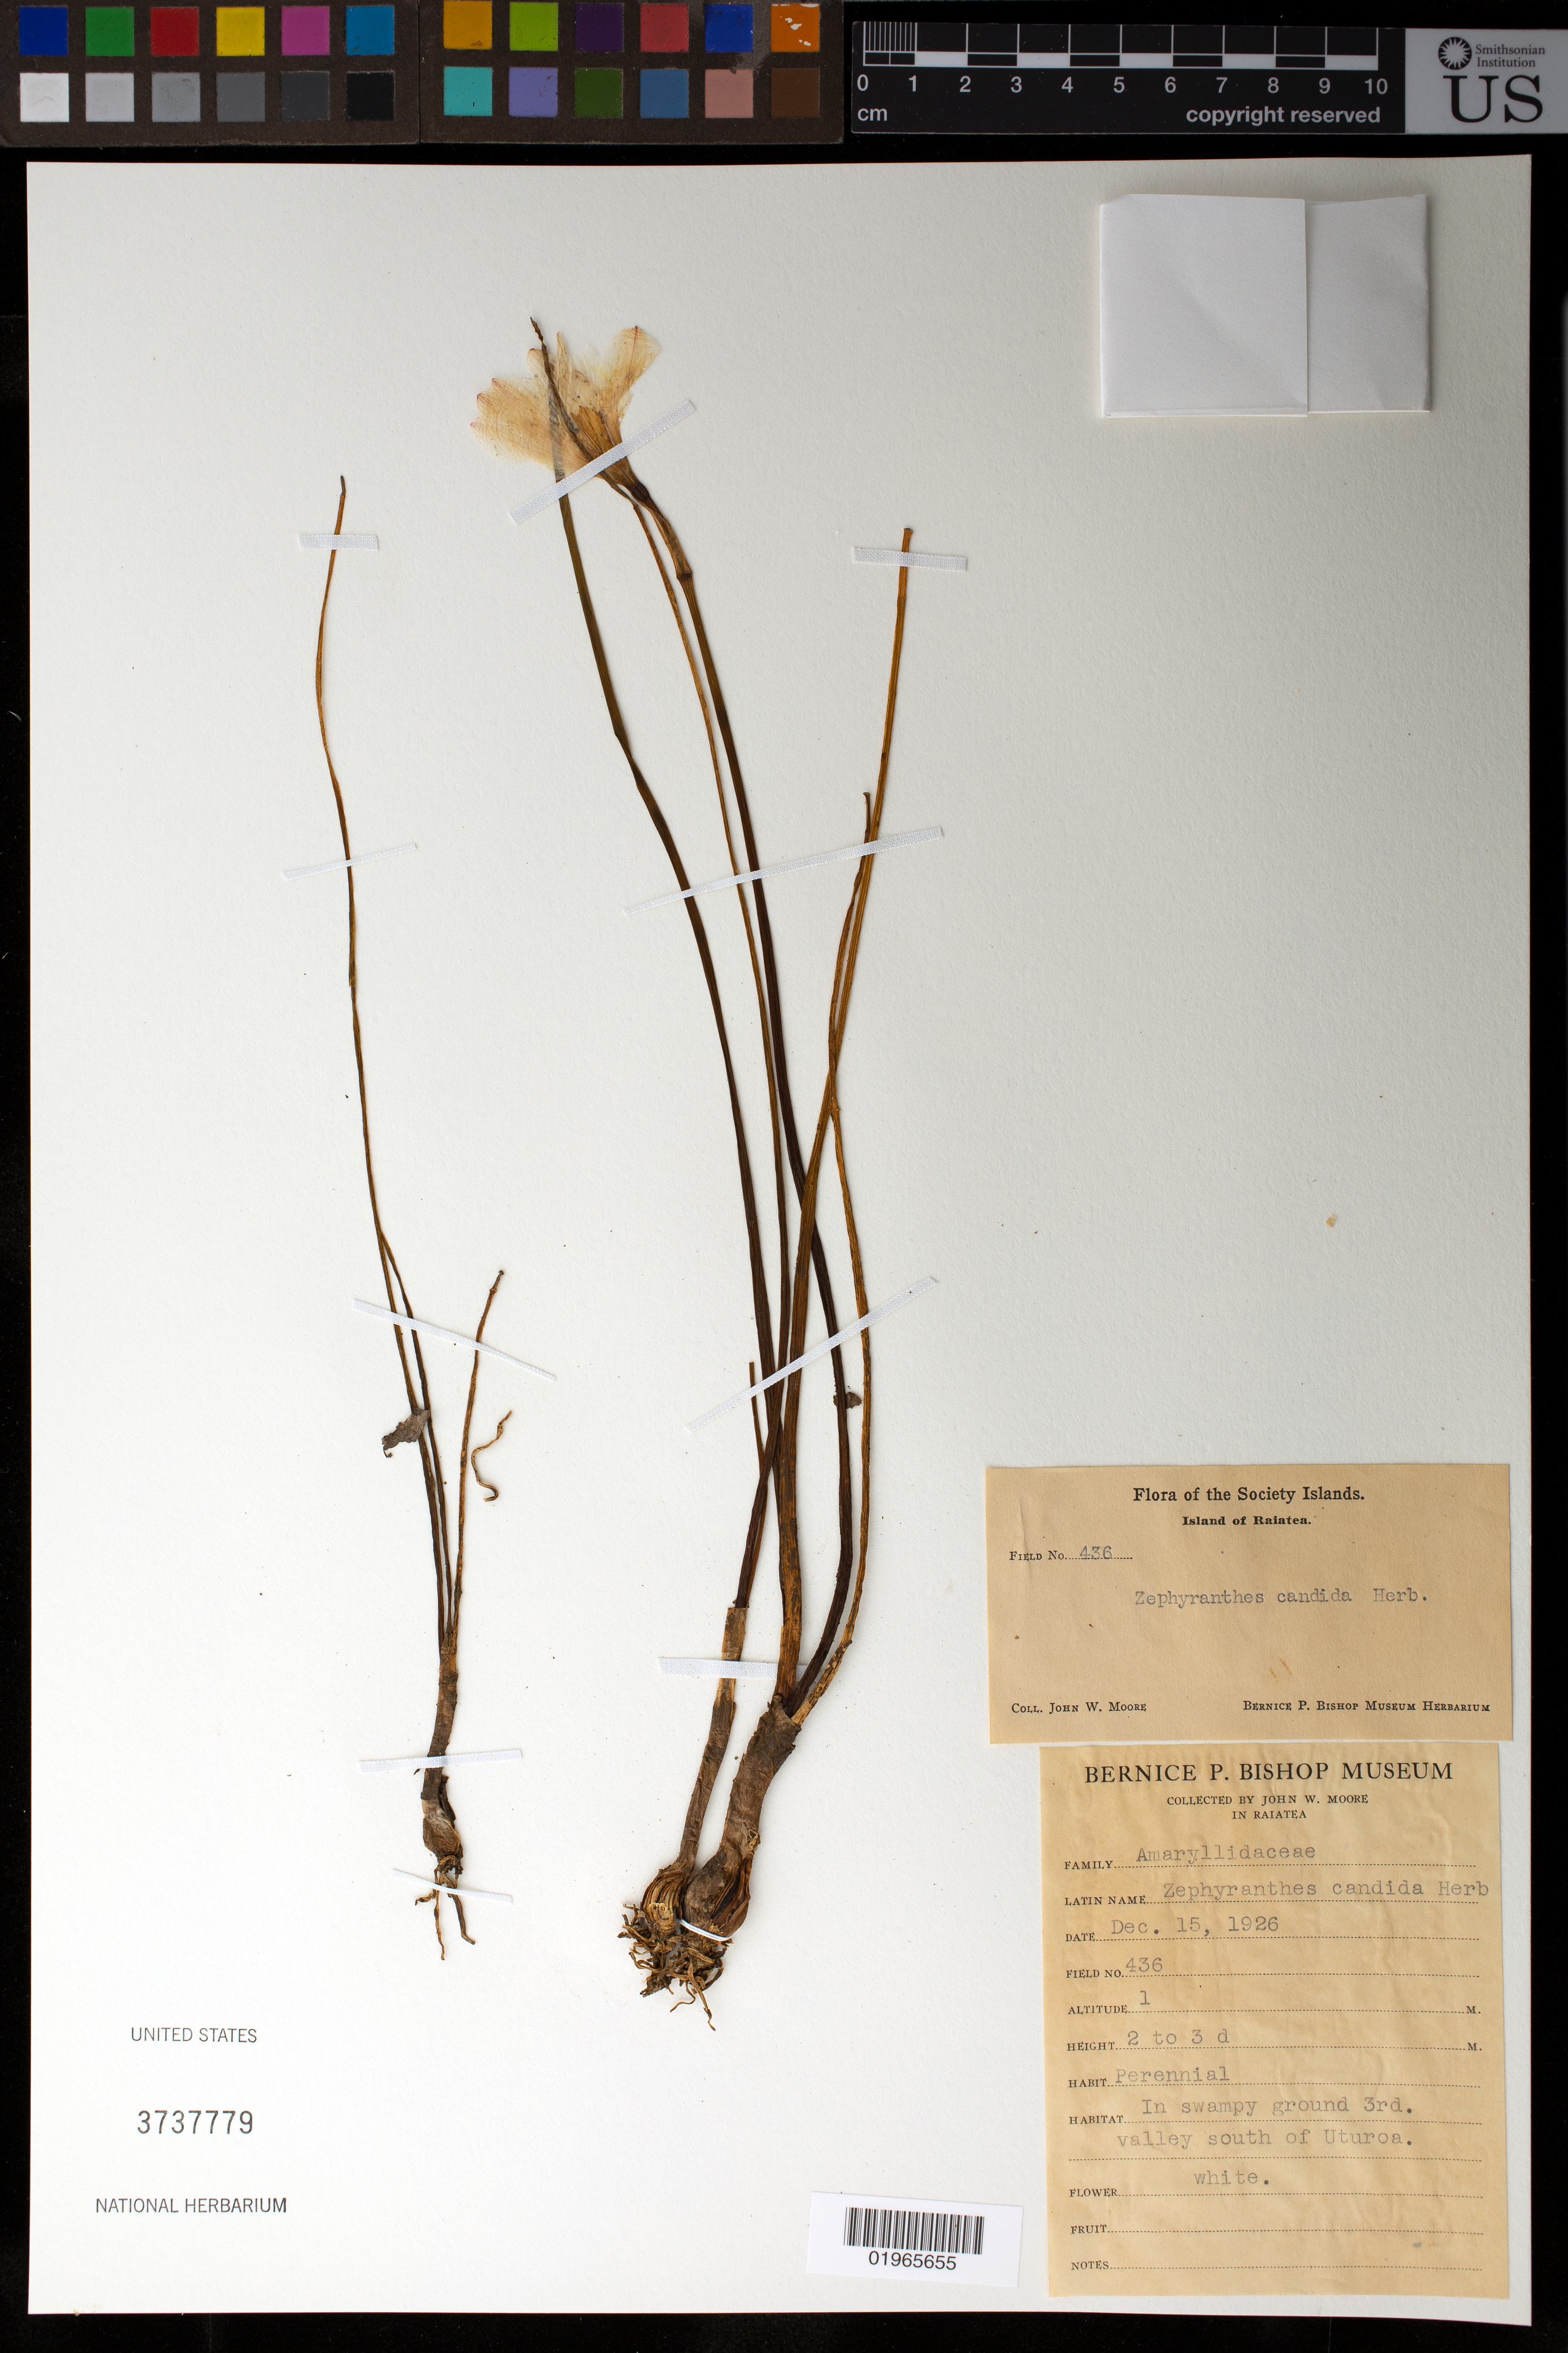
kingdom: Plantae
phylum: Tracheophyta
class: Liliopsida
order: Asparagales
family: Amaryllidaceae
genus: Zephyranthes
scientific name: Zephyranthes candida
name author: (Lindl.) Herb.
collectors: J. Moore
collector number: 436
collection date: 1926-12-15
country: French Polynesia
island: Raiatea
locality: Island of Raiatea, 3rd valley south of Uturoa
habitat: Swampy ground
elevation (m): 1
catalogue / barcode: US 3737779